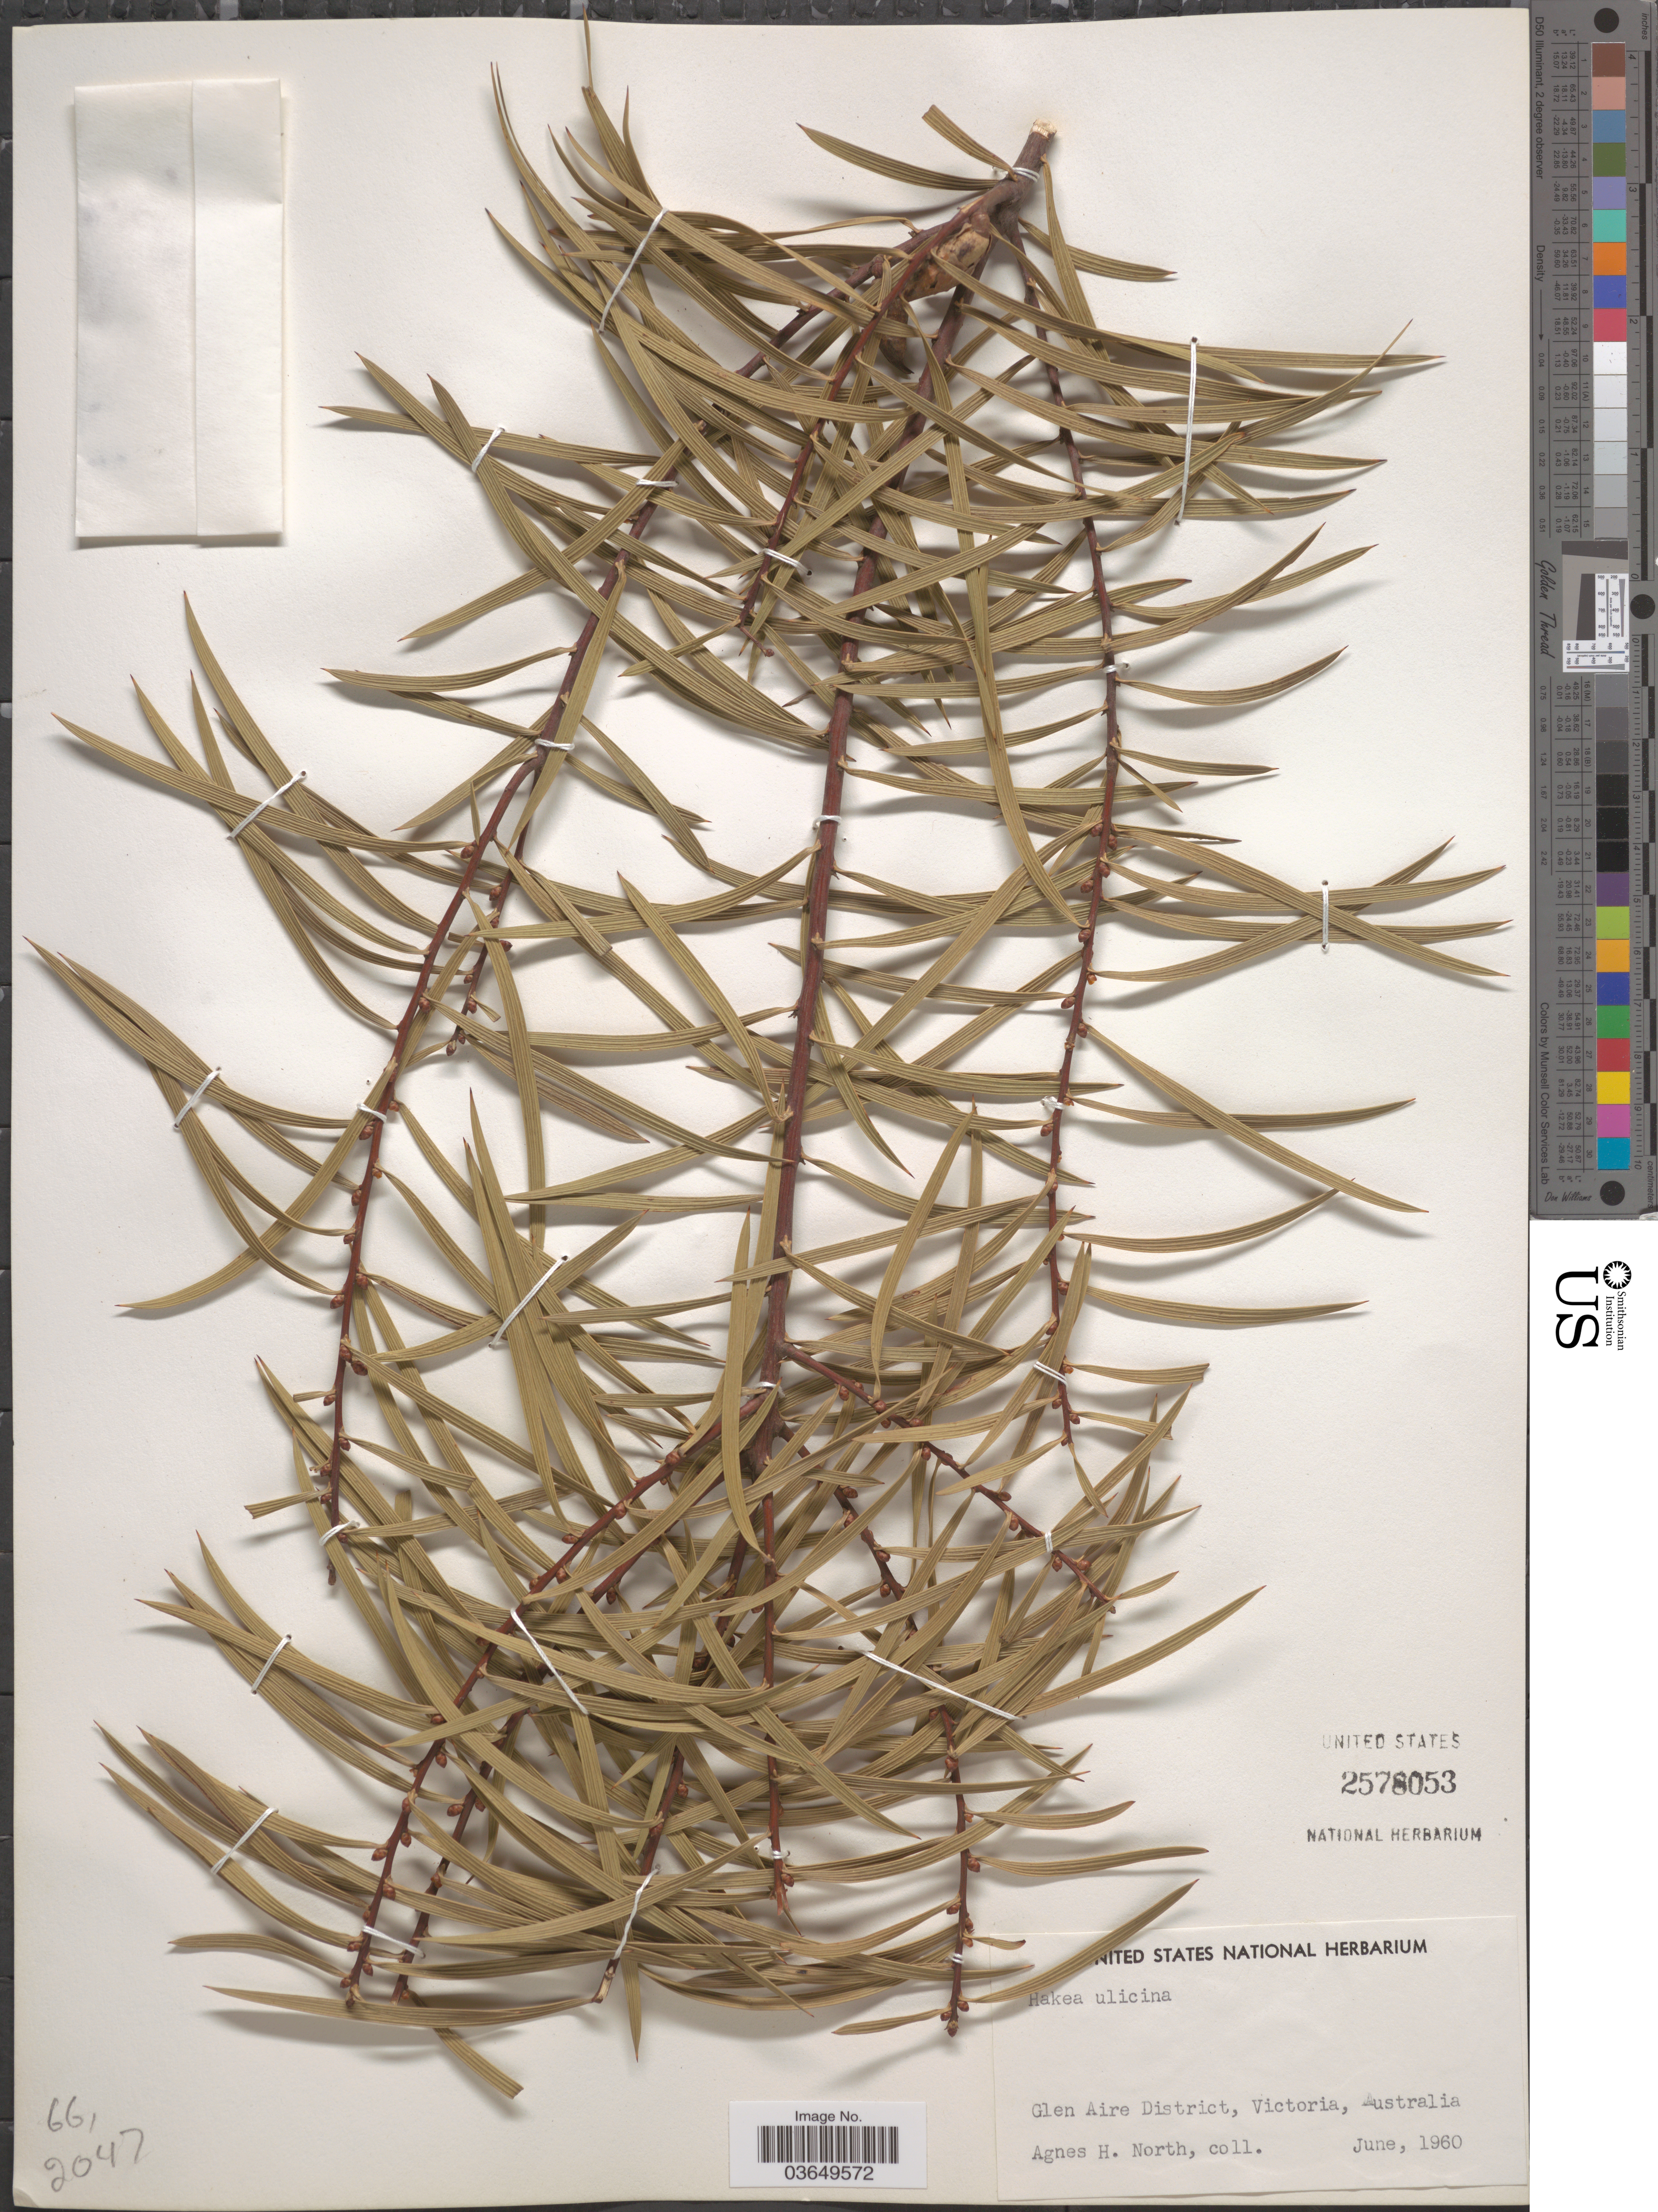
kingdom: Plantae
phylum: Tracheophyta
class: Magnoliopsida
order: Proteales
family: Proteaceae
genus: Hakea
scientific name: Hakea ulicina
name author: R. Br.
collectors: A. North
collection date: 1960-06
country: Australia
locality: Glen Aire District, Victoria.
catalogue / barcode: US 2578053